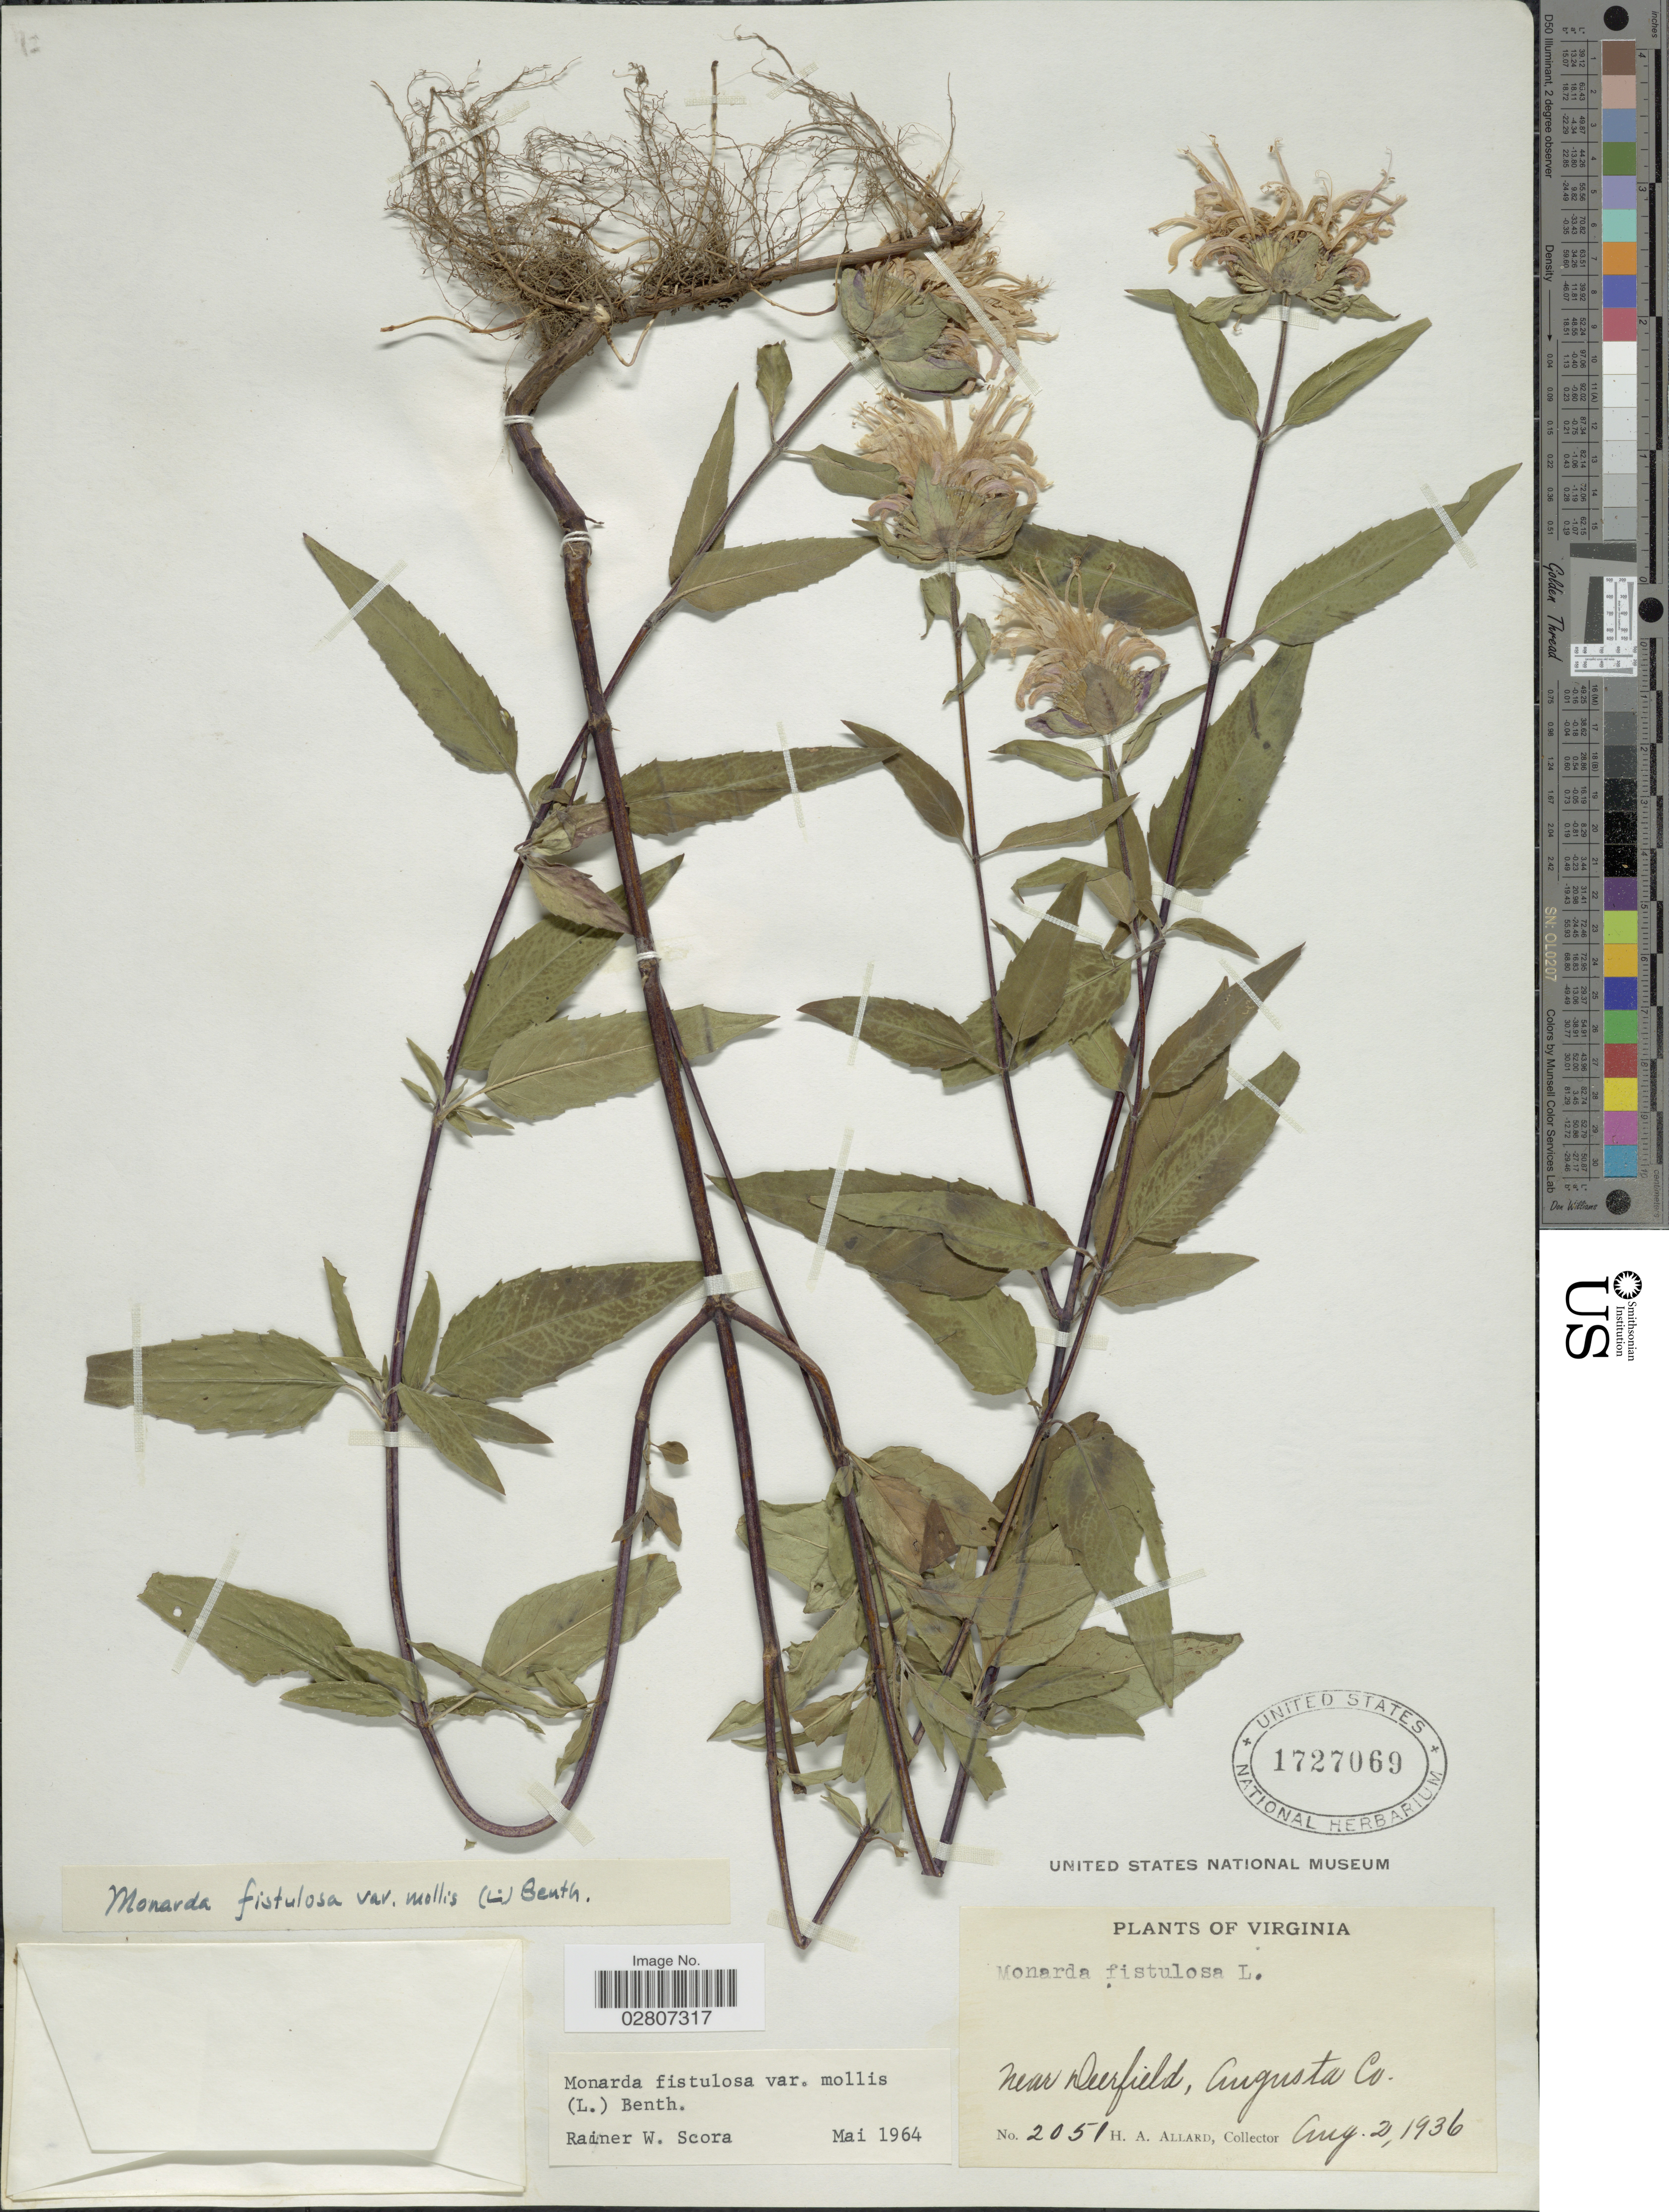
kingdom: Plantae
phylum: Tracheophyta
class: Magnoliopsida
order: Lamiales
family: Lamiaceae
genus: Monarda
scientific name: Monarda fistulosa var. mollis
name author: (L.) L.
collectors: H. A. Allard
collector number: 2051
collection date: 1936-08-02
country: United States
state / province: Virginia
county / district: Augusta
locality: Near Deerfield, Augusta Co.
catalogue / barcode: US 1727069